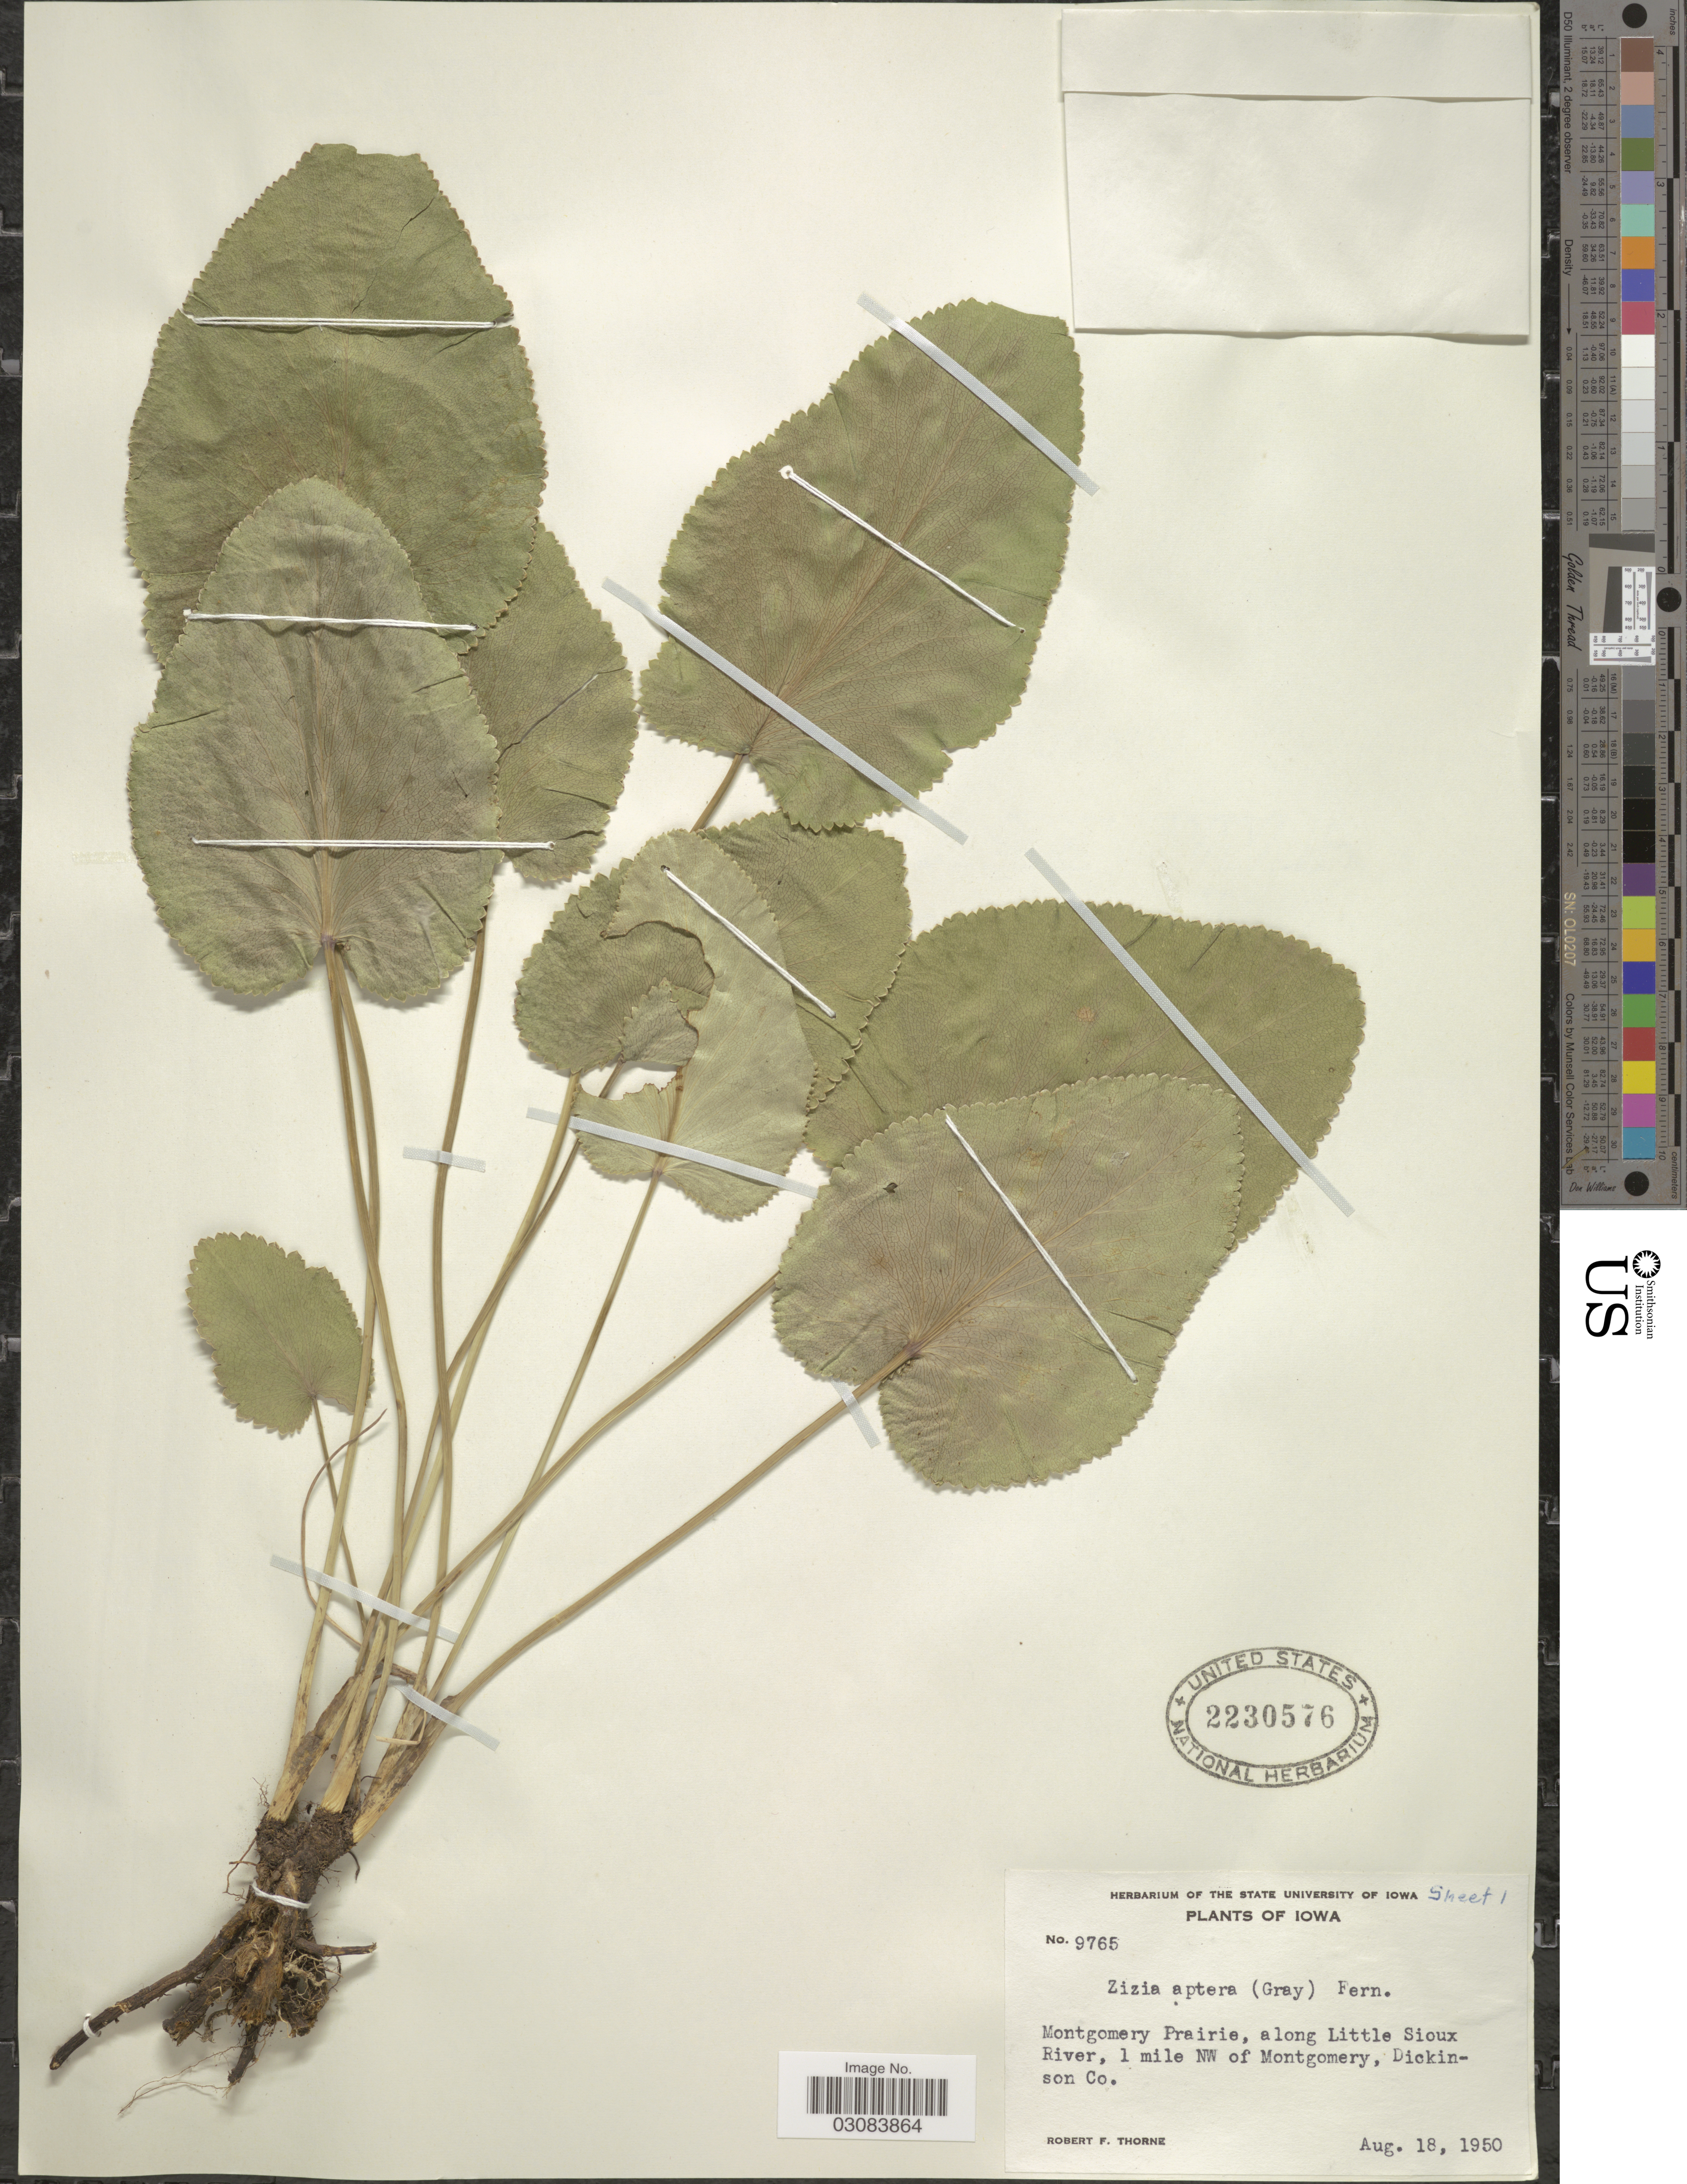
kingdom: Plantae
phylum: Tracheophyta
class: Magnoliopsida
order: Apiales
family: Apiaceae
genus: Zizia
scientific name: Zizia aptera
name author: (A. Gray) Fernald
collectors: R. F. Thorne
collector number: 9765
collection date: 1950-08-18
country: United States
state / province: Iowa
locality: Montgomery Prairie, along Little Sioux River, 1 mile NW of Montgomery, Dickinson Co.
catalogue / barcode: US 2230576